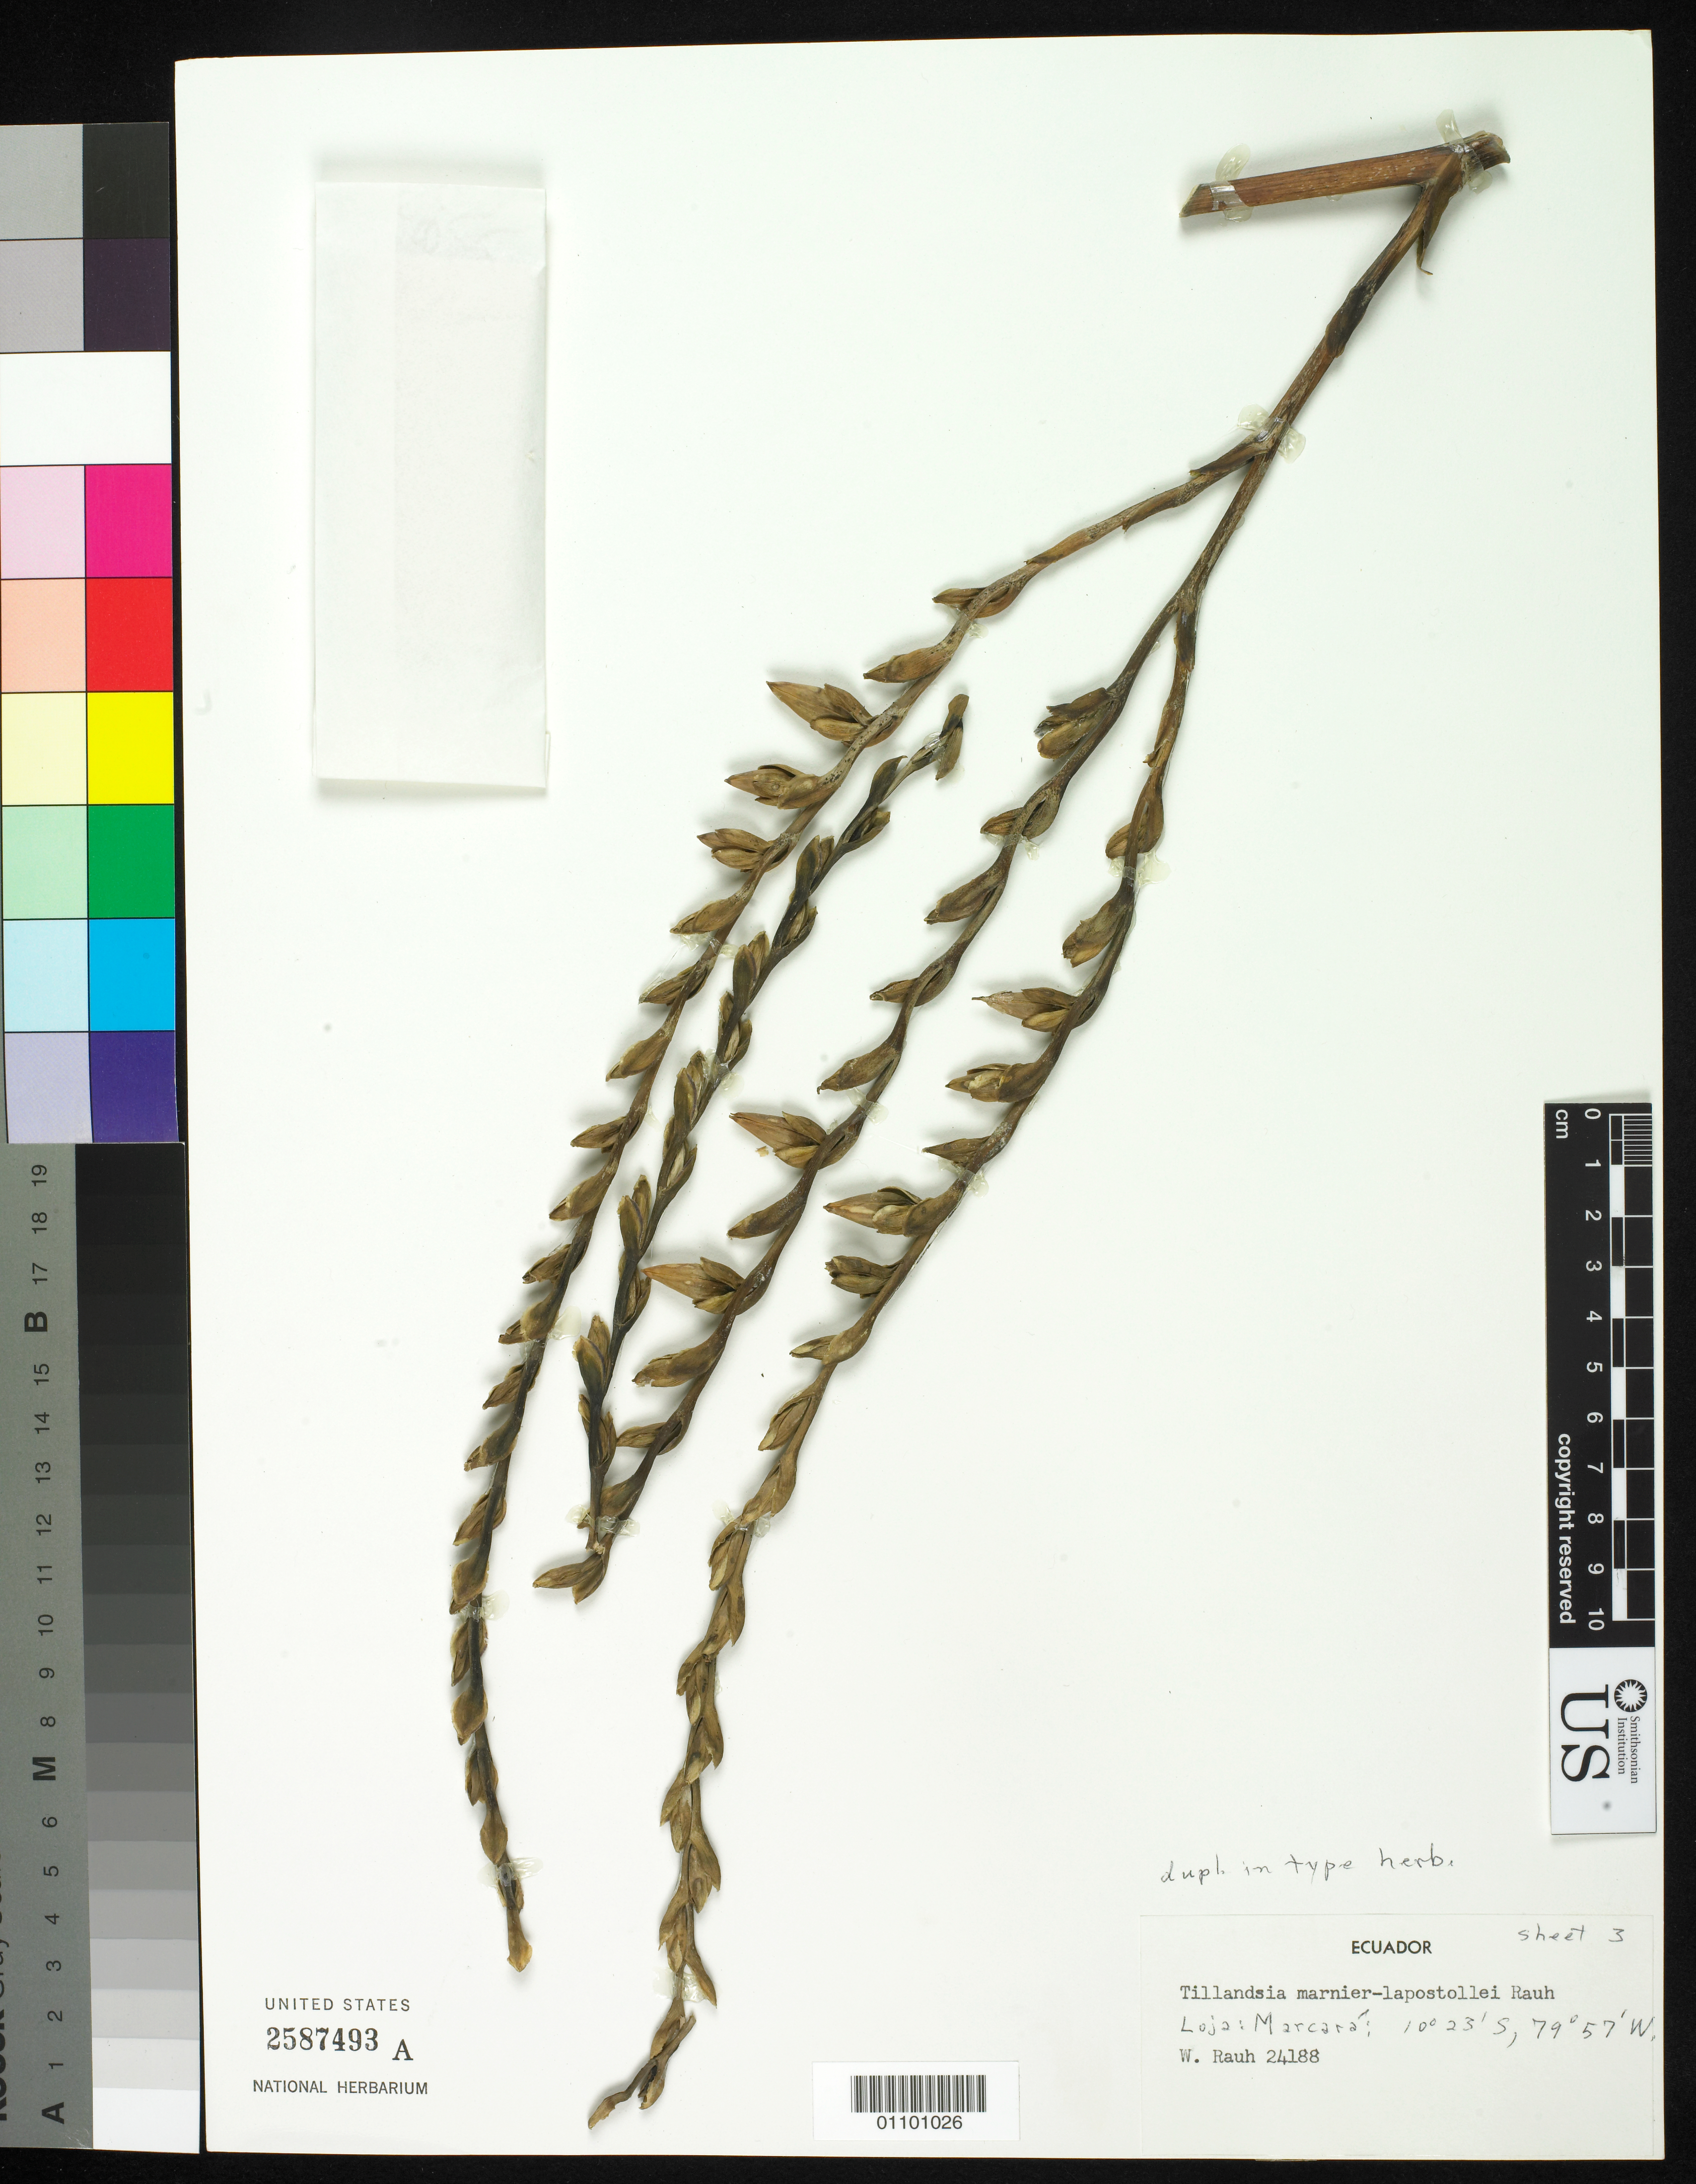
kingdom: Plantae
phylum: Tracheophyta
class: Liliopsida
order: Poales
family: Bromeliaceae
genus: Tillandsia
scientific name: Tillandsia marnieri-lapostollei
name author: Rauh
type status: Isotype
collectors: W. Rauh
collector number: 24188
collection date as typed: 18 Aug 1970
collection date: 1970-08-18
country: Ecuador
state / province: Loja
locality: Macara.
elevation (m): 500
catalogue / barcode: US 2587493